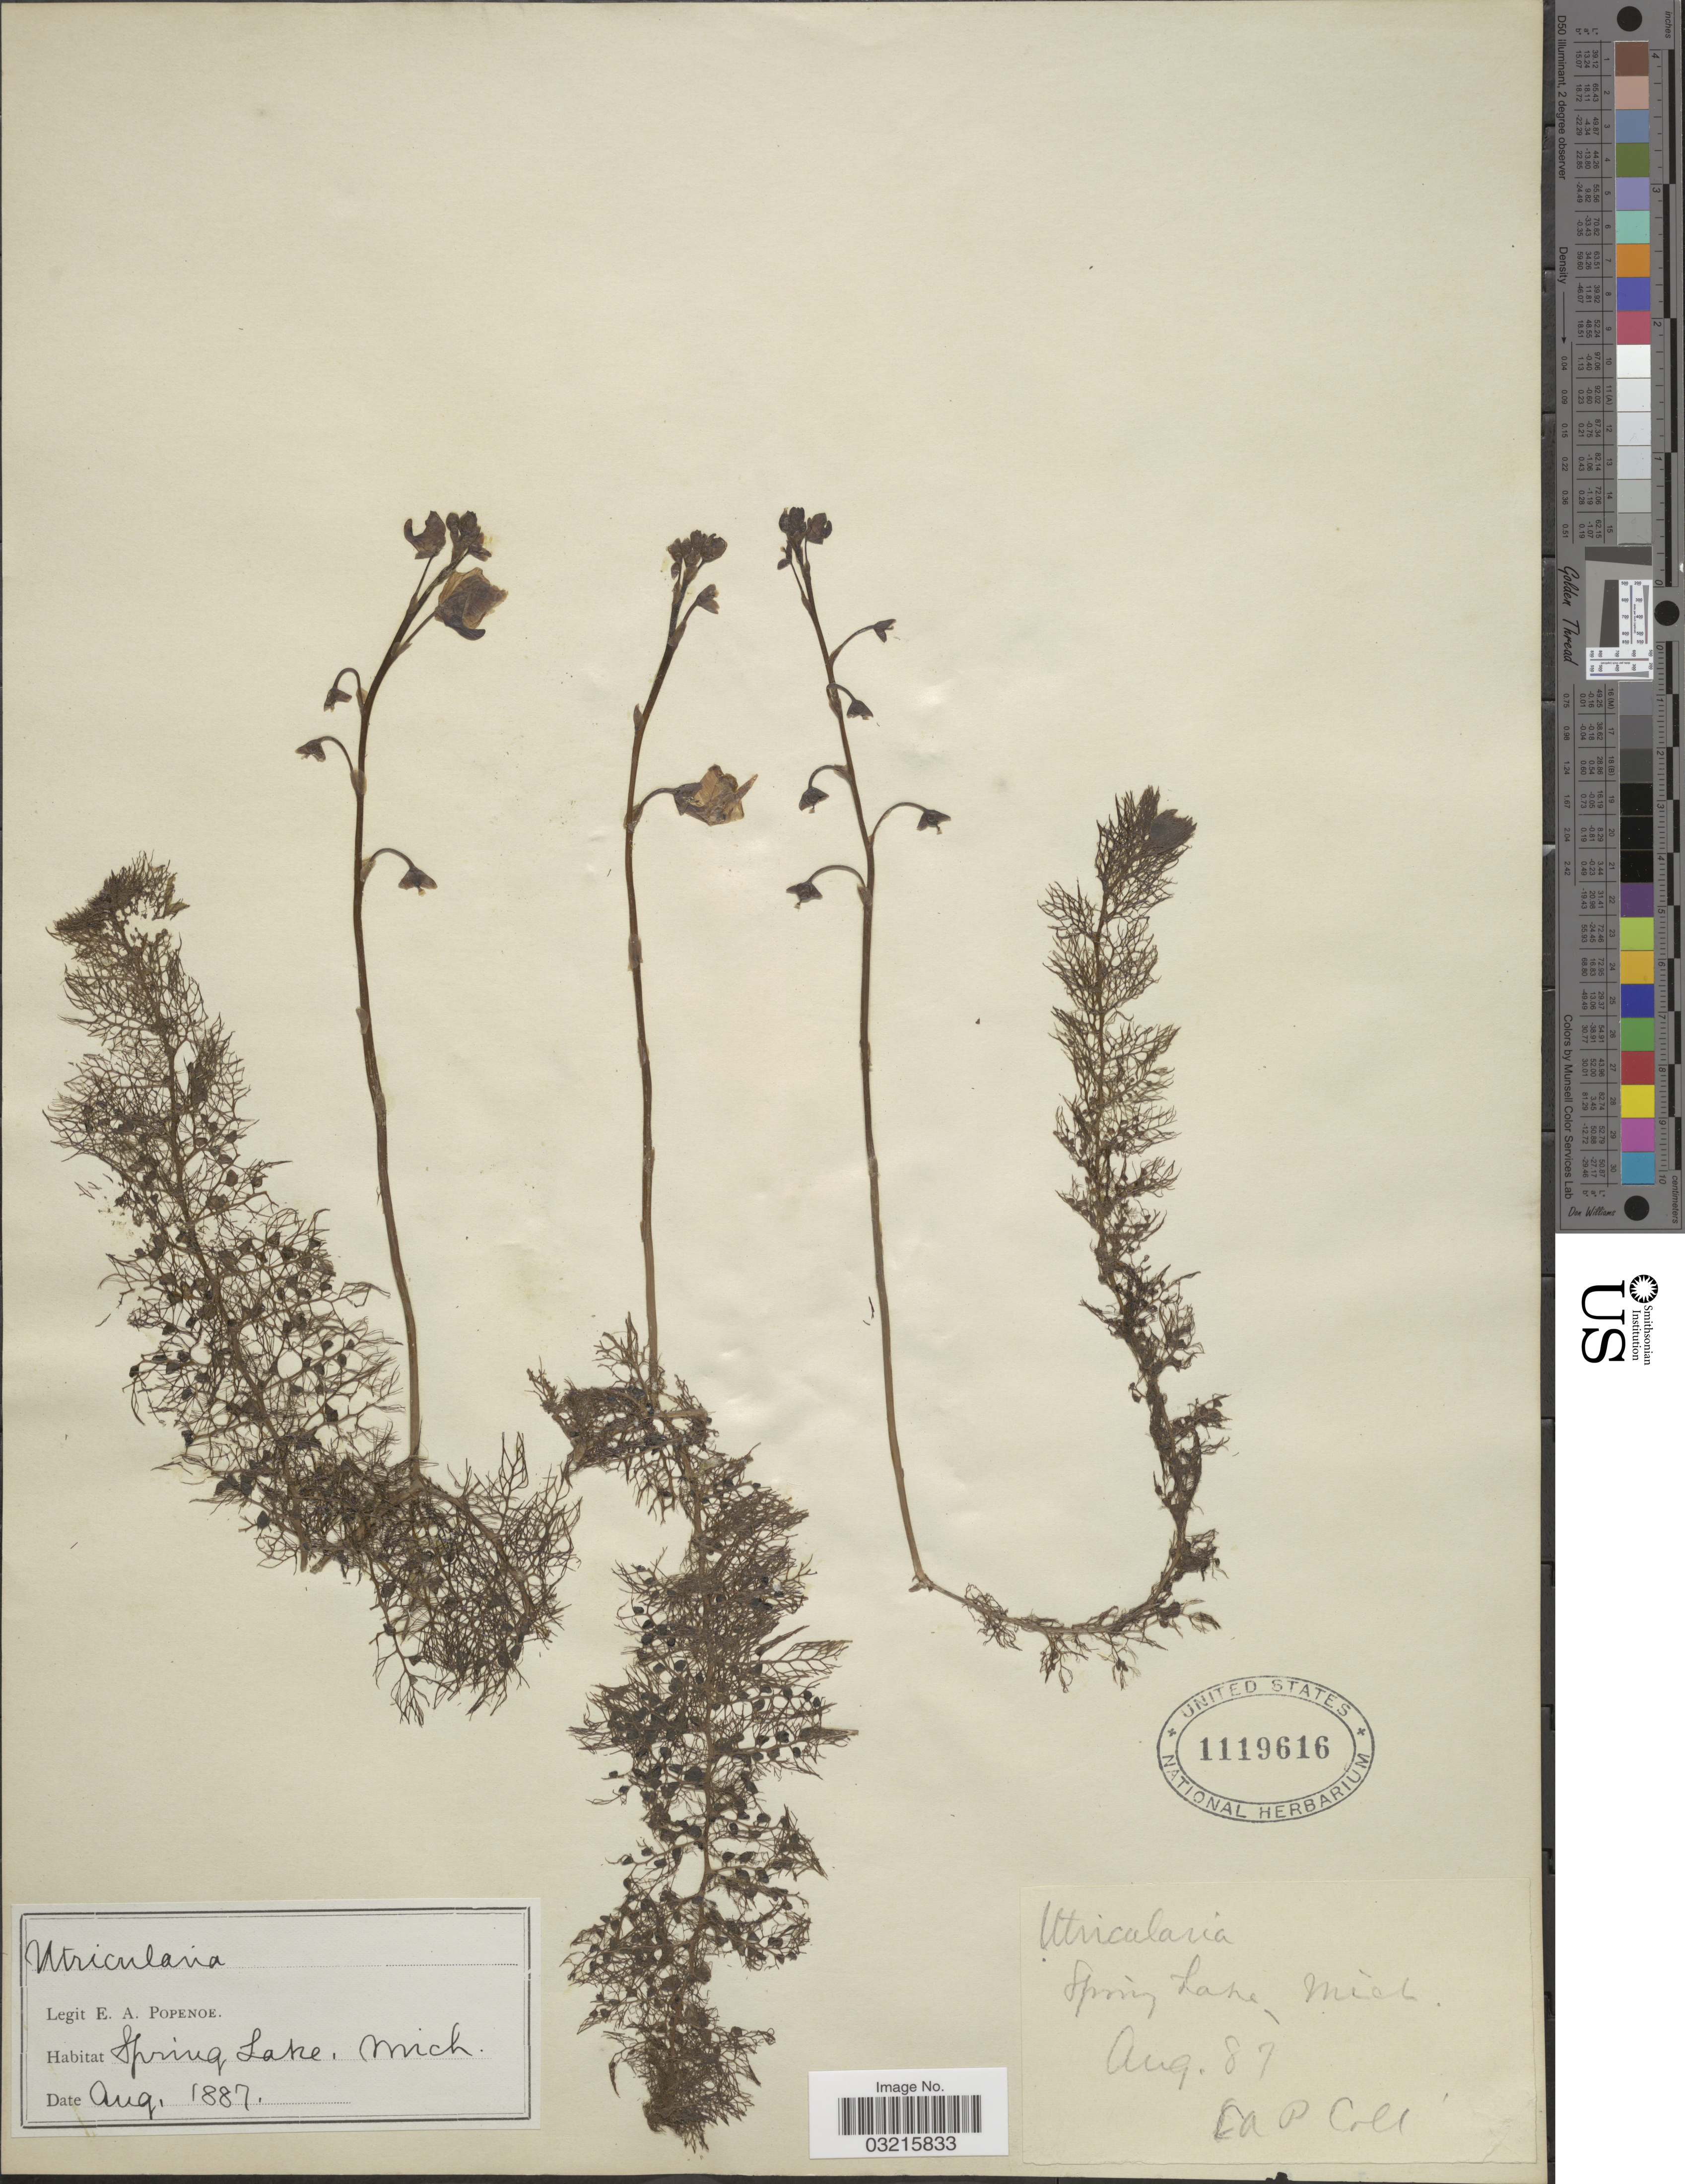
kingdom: Plantae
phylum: Tracheophyta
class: Magnoliopsida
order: Lamiales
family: Lentibulariaceae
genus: Utricularia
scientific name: Utricularia vulgaris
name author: L.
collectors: E. A. Popenoe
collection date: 1887-08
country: United States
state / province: Michigan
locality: Spring Lake.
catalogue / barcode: US 1119616